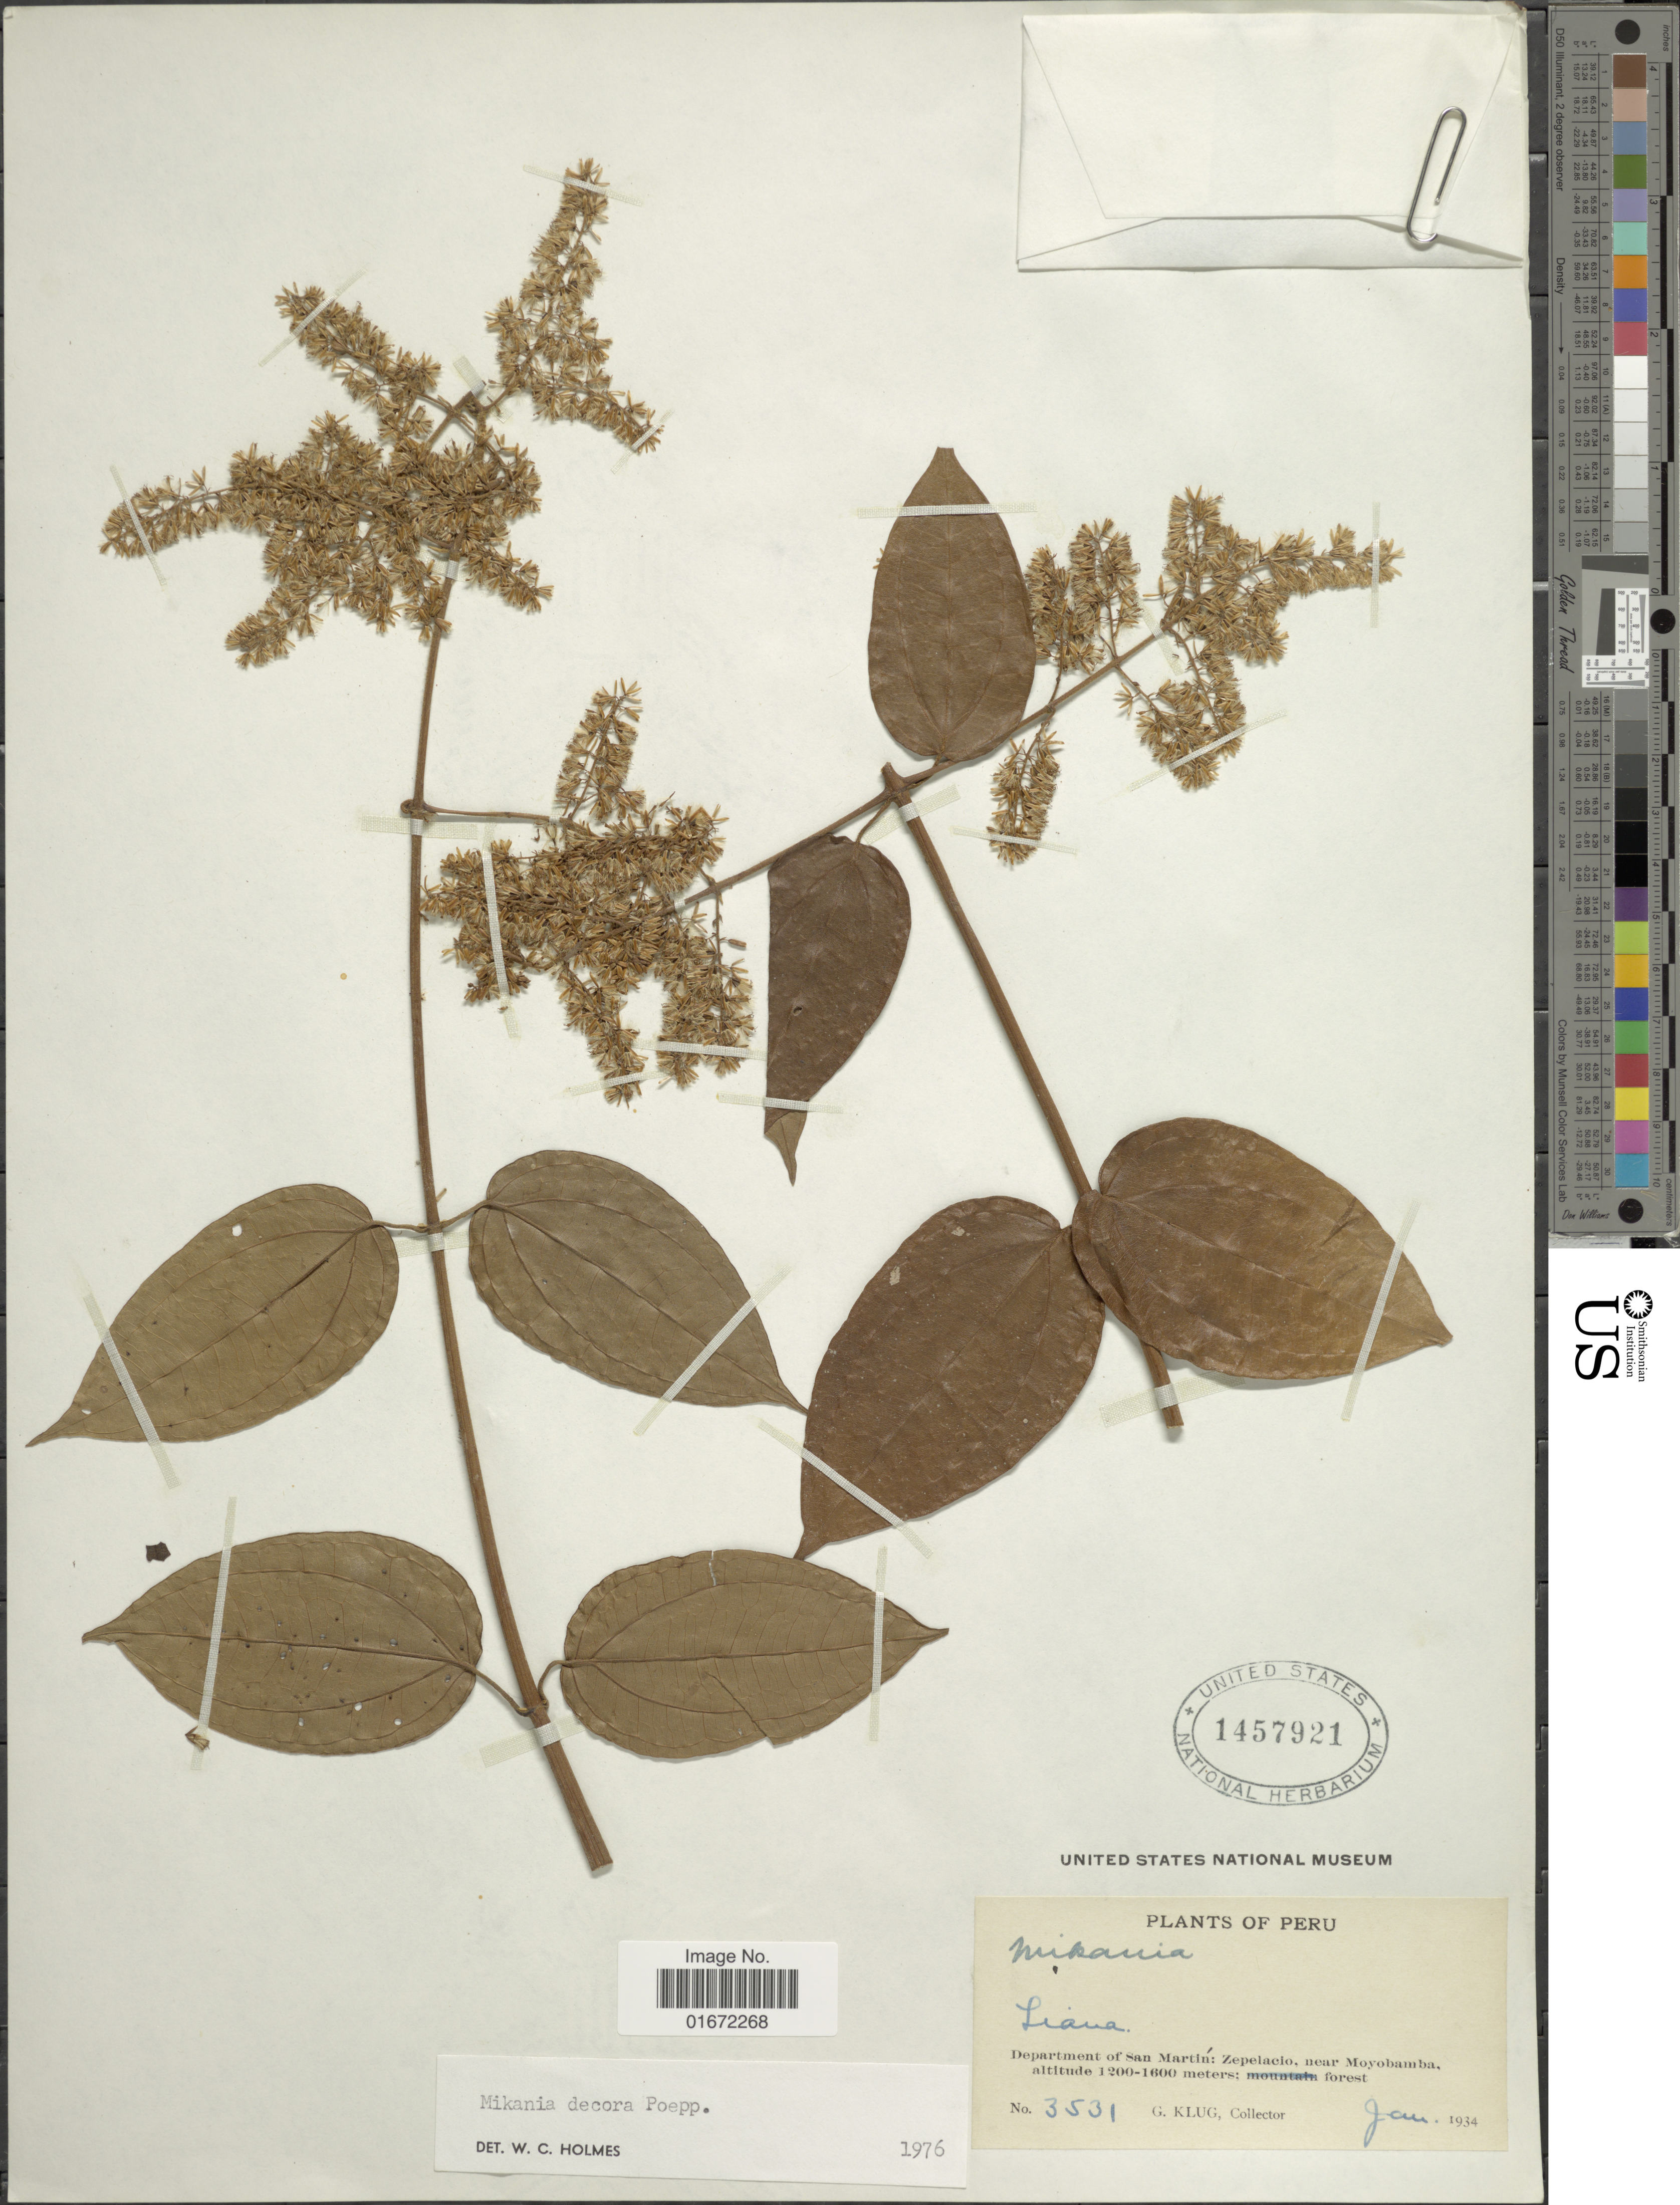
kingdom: Plantae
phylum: Tracheophyta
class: Magnoliopsida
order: Asterales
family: Asteraceae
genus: Mikania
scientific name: Mikania decora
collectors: G. Klug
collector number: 3531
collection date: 1934-01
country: Peru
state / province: San Martín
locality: Department of San Martín: Zepelacio, near Moyobamba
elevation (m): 1200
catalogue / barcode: US 1457921